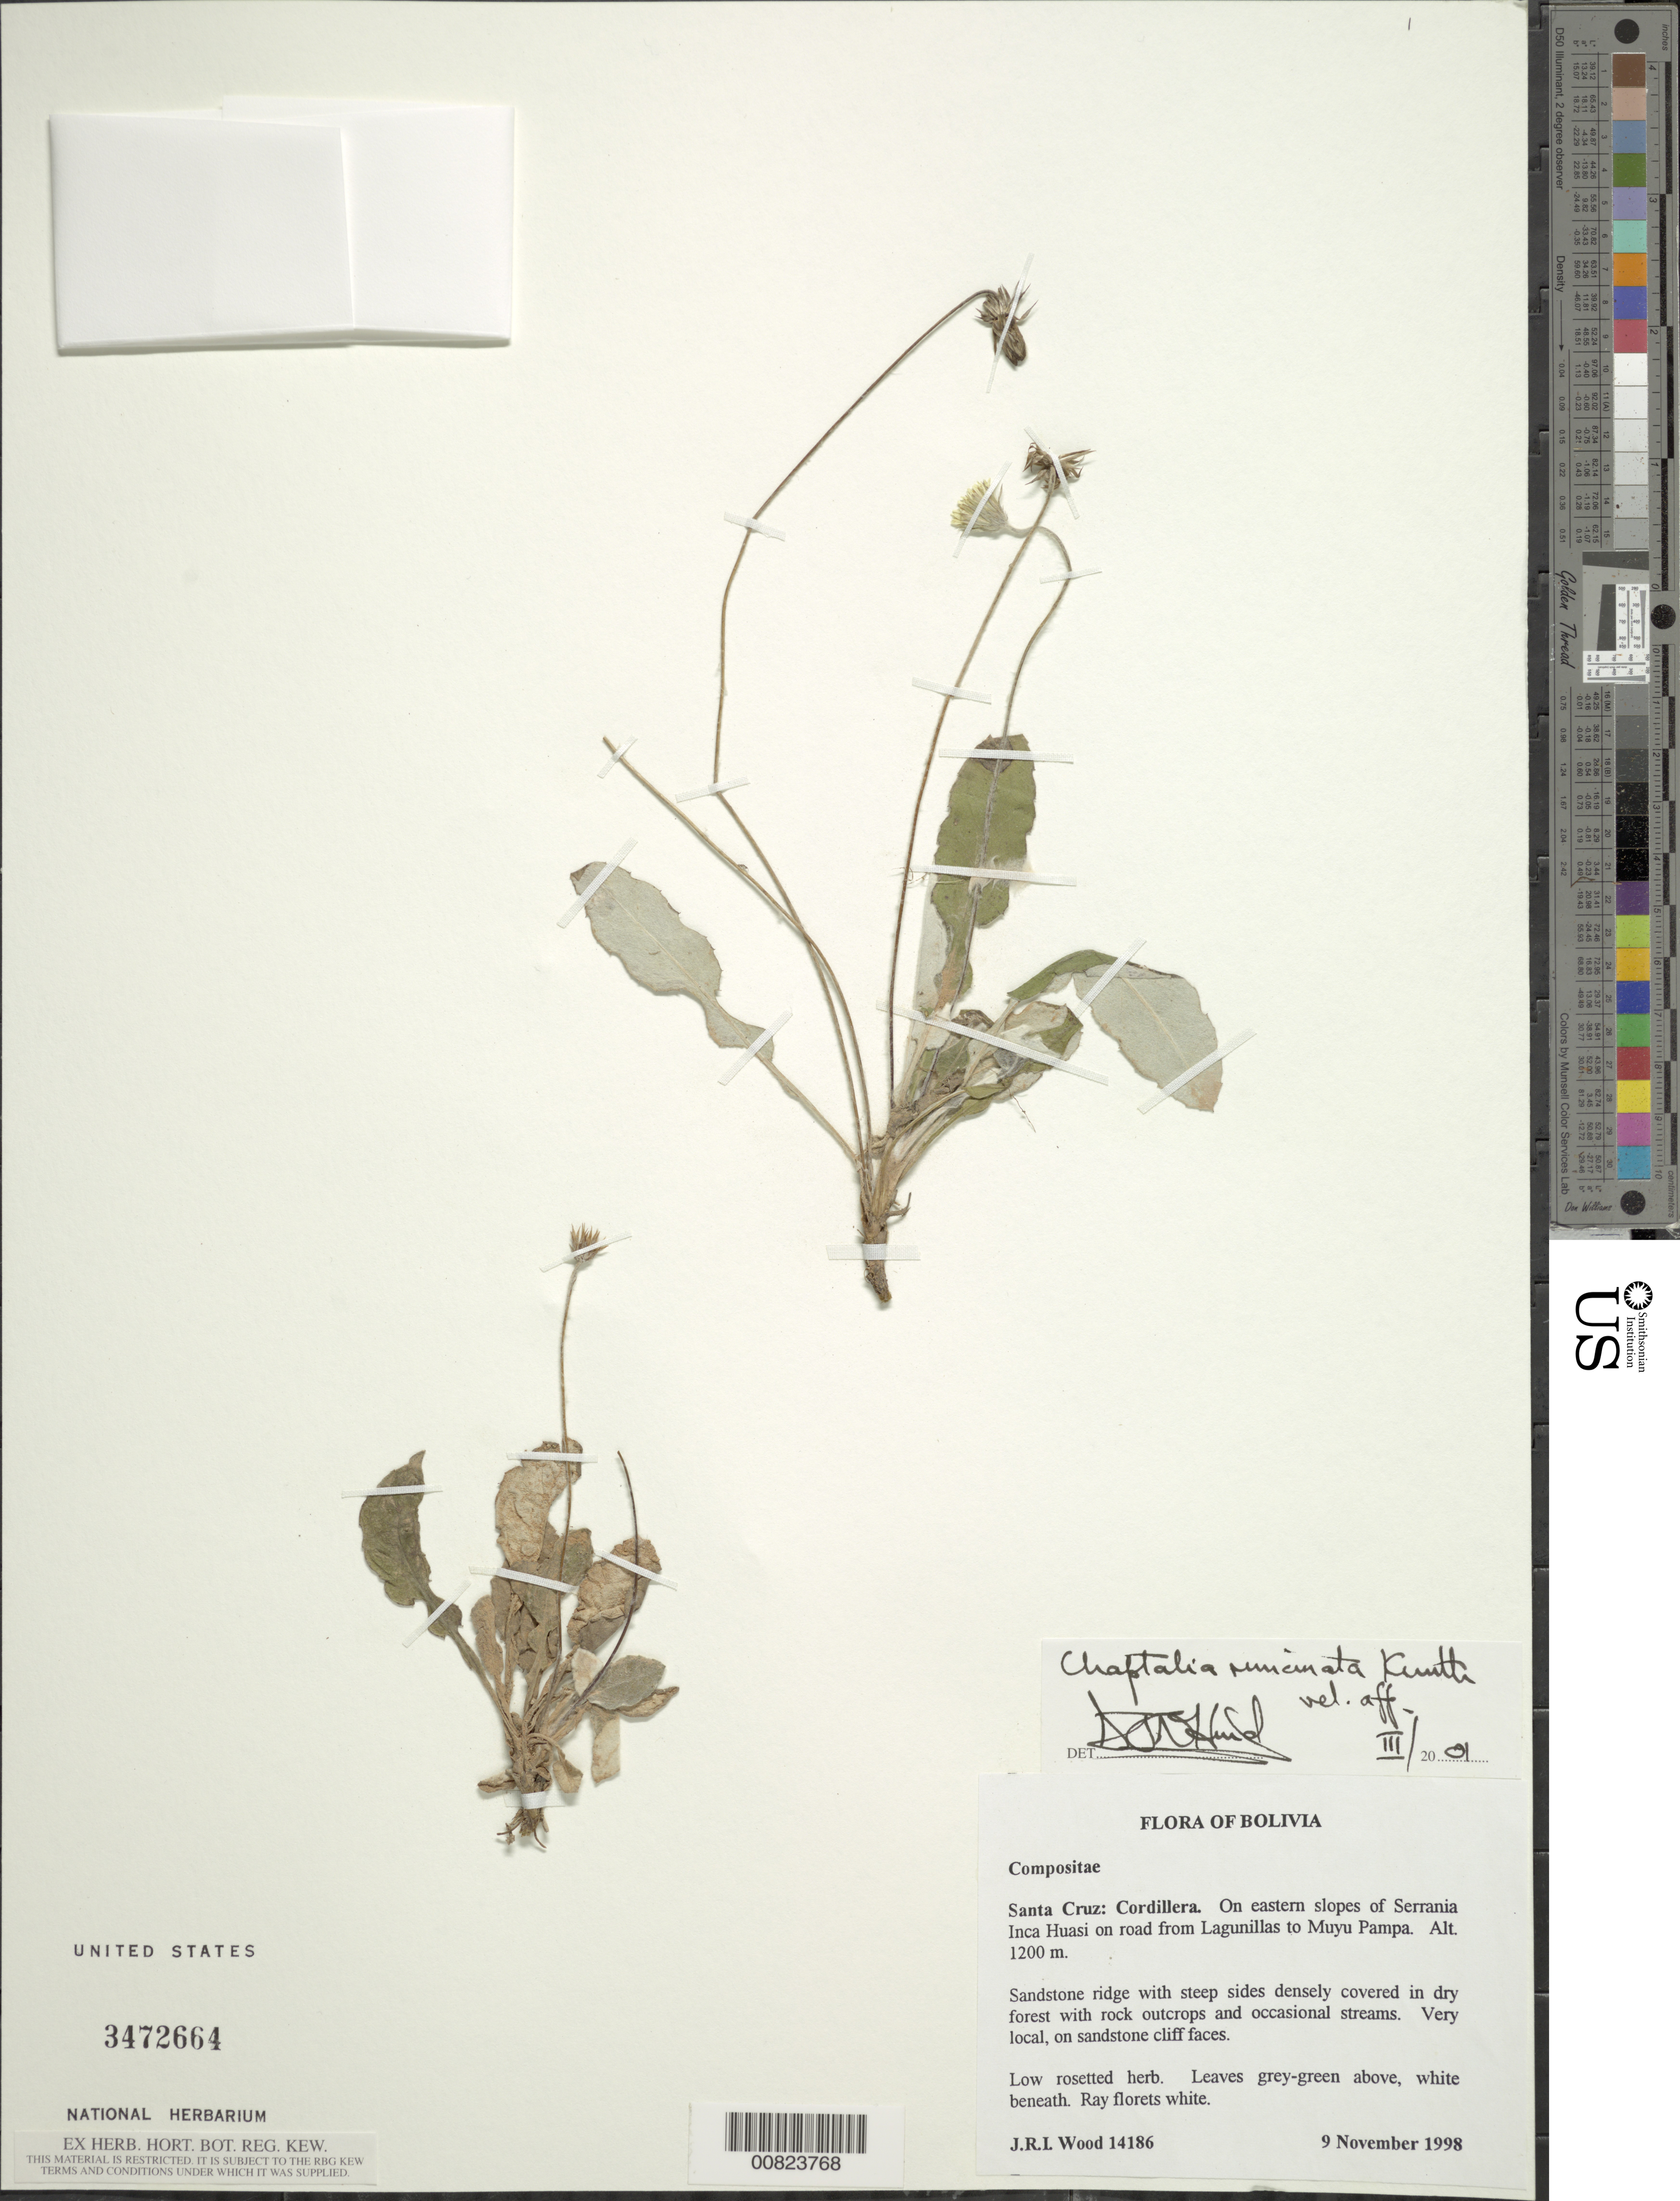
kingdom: Plantae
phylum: Tracheophyta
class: Magnoliopsida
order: Asterales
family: Asteraceae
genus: Chaptalia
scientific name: Chaptalia runcinata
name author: Kunth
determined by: Hind, N.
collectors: J. R. I. Wood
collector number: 14186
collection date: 1998-11-09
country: Bolivia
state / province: Santa Cruz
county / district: Cordillera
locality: Serrania Inca Huasi, E slopes, on road from Lagunillas to Muyu Pampa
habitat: Sandstone cliff faces; sandstone ridge with steep sides densely covered in dry forest with rock outcrops and occasional streams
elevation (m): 1200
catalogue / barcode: US 3472664